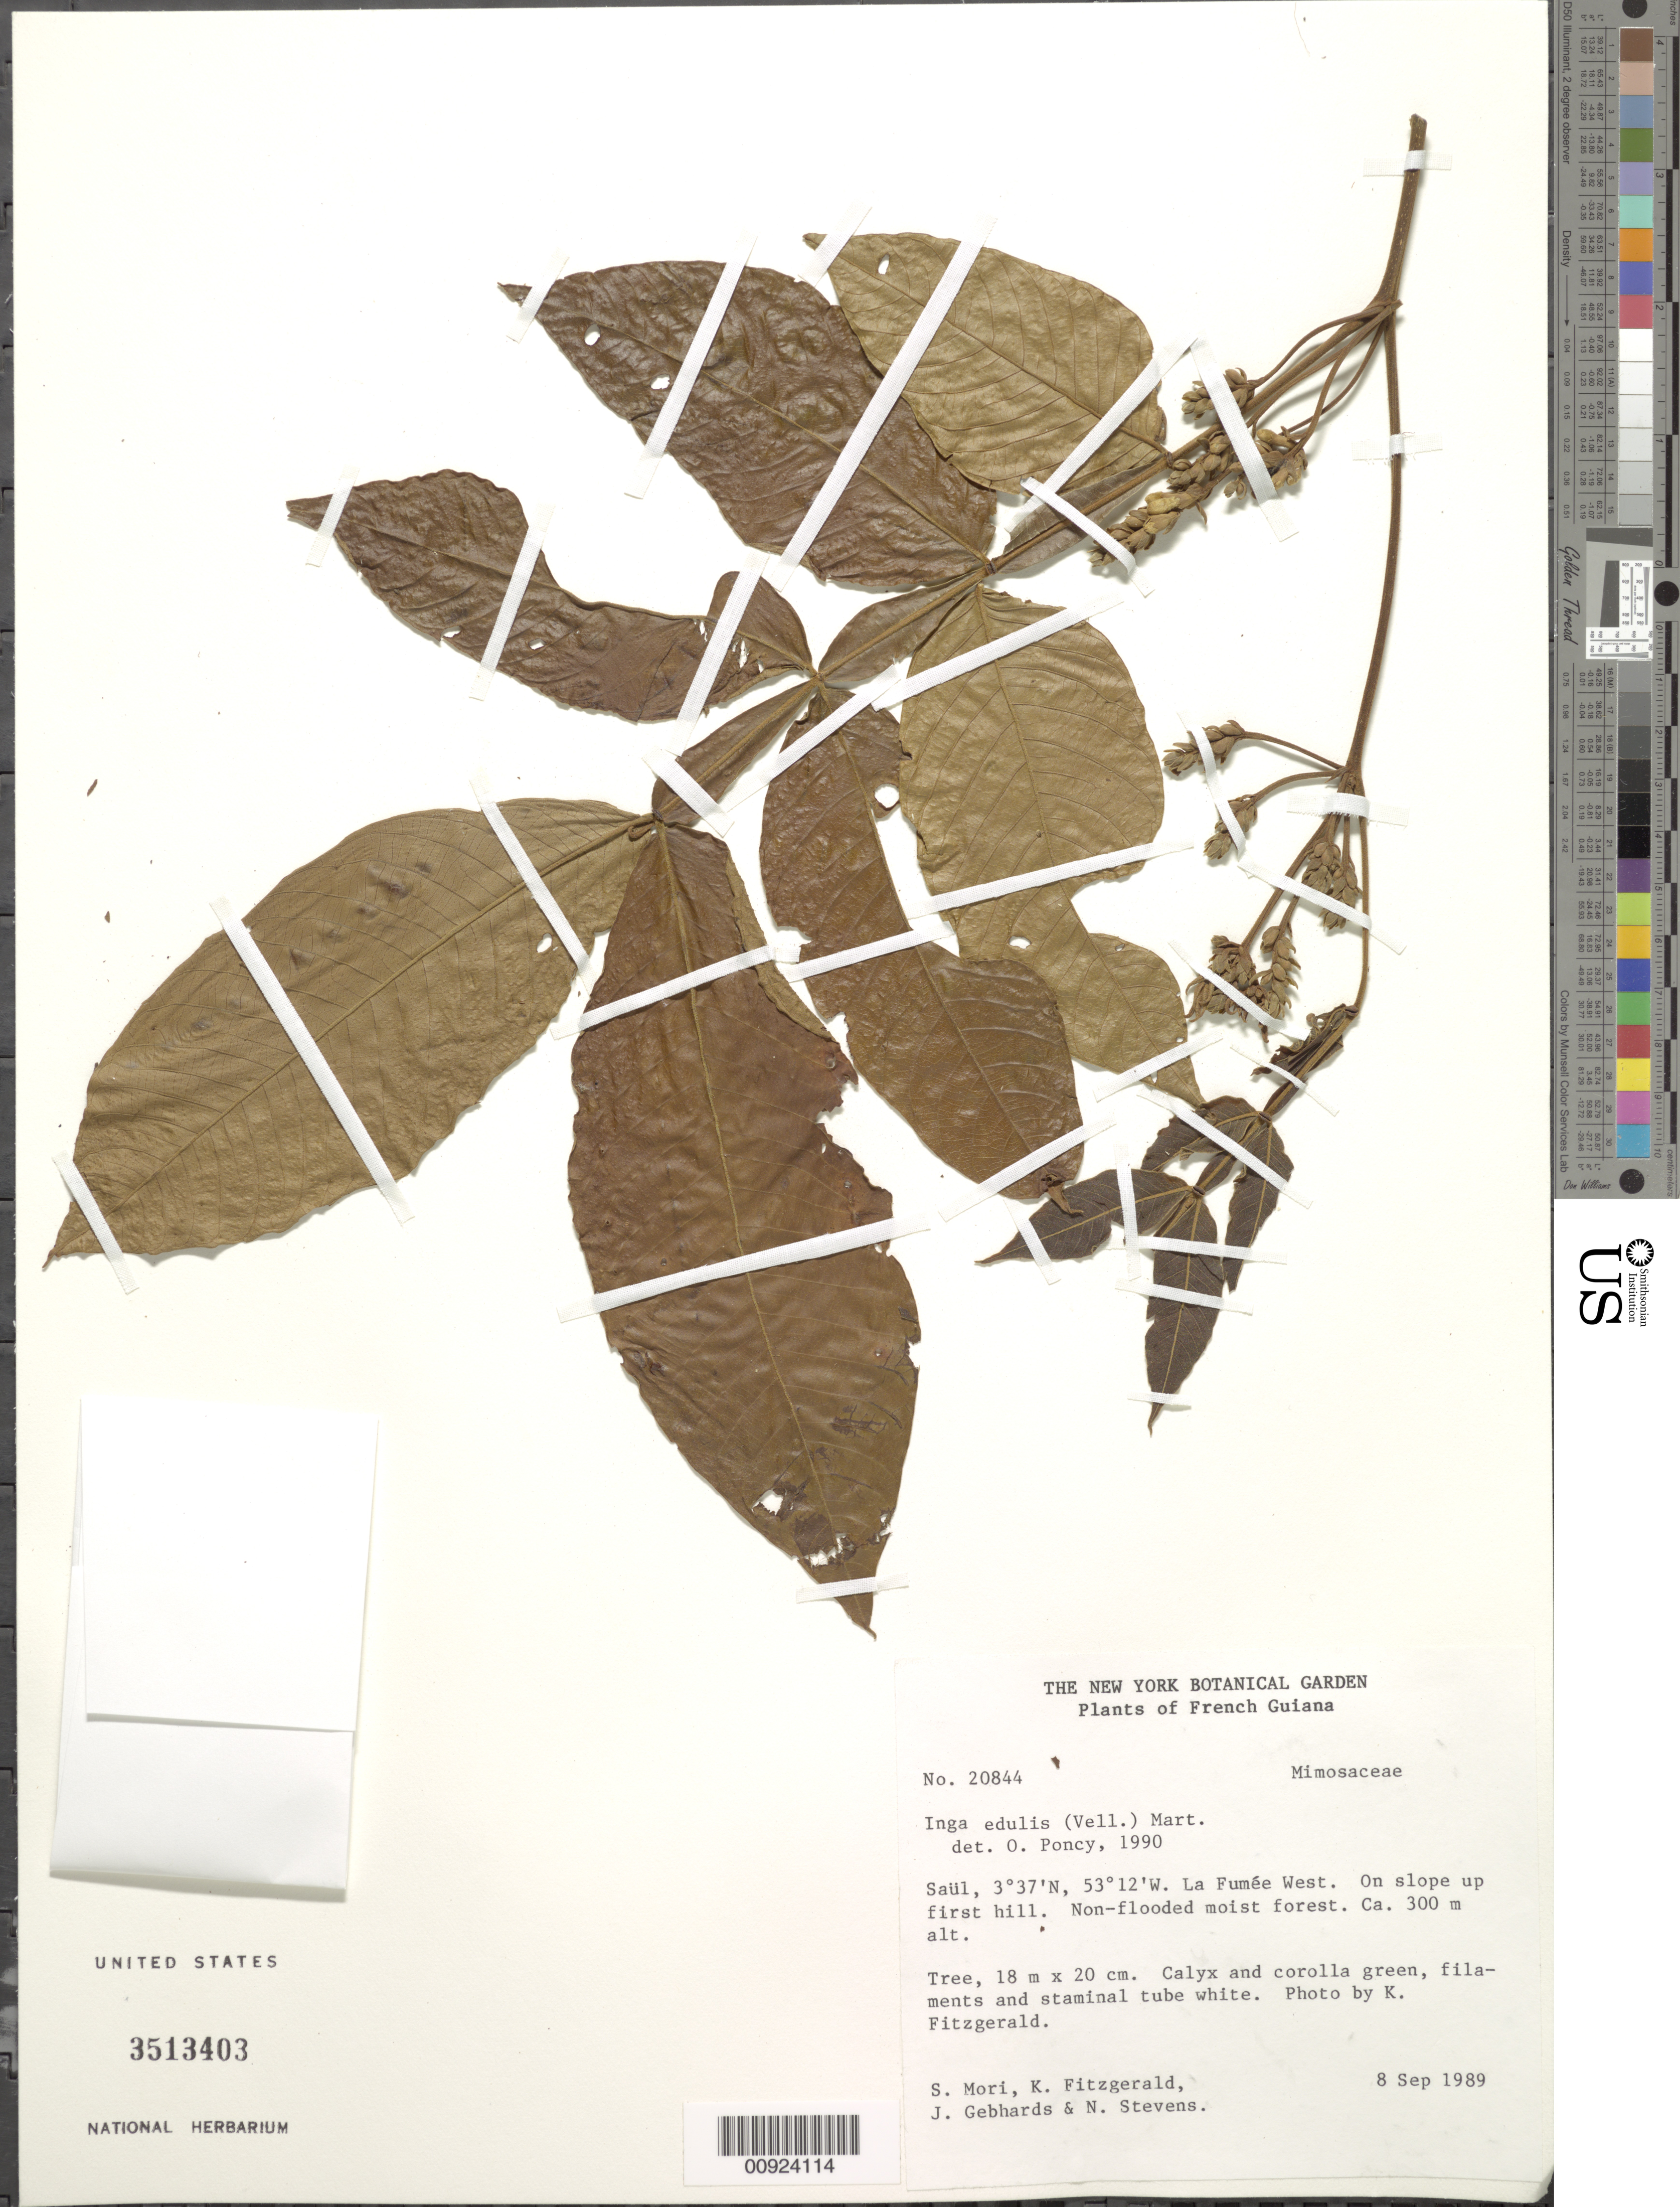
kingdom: Plantae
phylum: Tracheophyta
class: Magnoliopsida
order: Fabales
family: Fabaceae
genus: Inga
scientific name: Inga edulis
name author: Mart.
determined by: Poncy, O.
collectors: S. Mori, K. Fitzgerald, J. Gebhards & N. Stevens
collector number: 20844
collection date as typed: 8-Sep-89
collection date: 1989-09-08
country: French Guiana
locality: Saül, La Fumée Oeste; on slope up first hill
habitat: Non-flooded moist forest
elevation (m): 300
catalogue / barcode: US 3513403